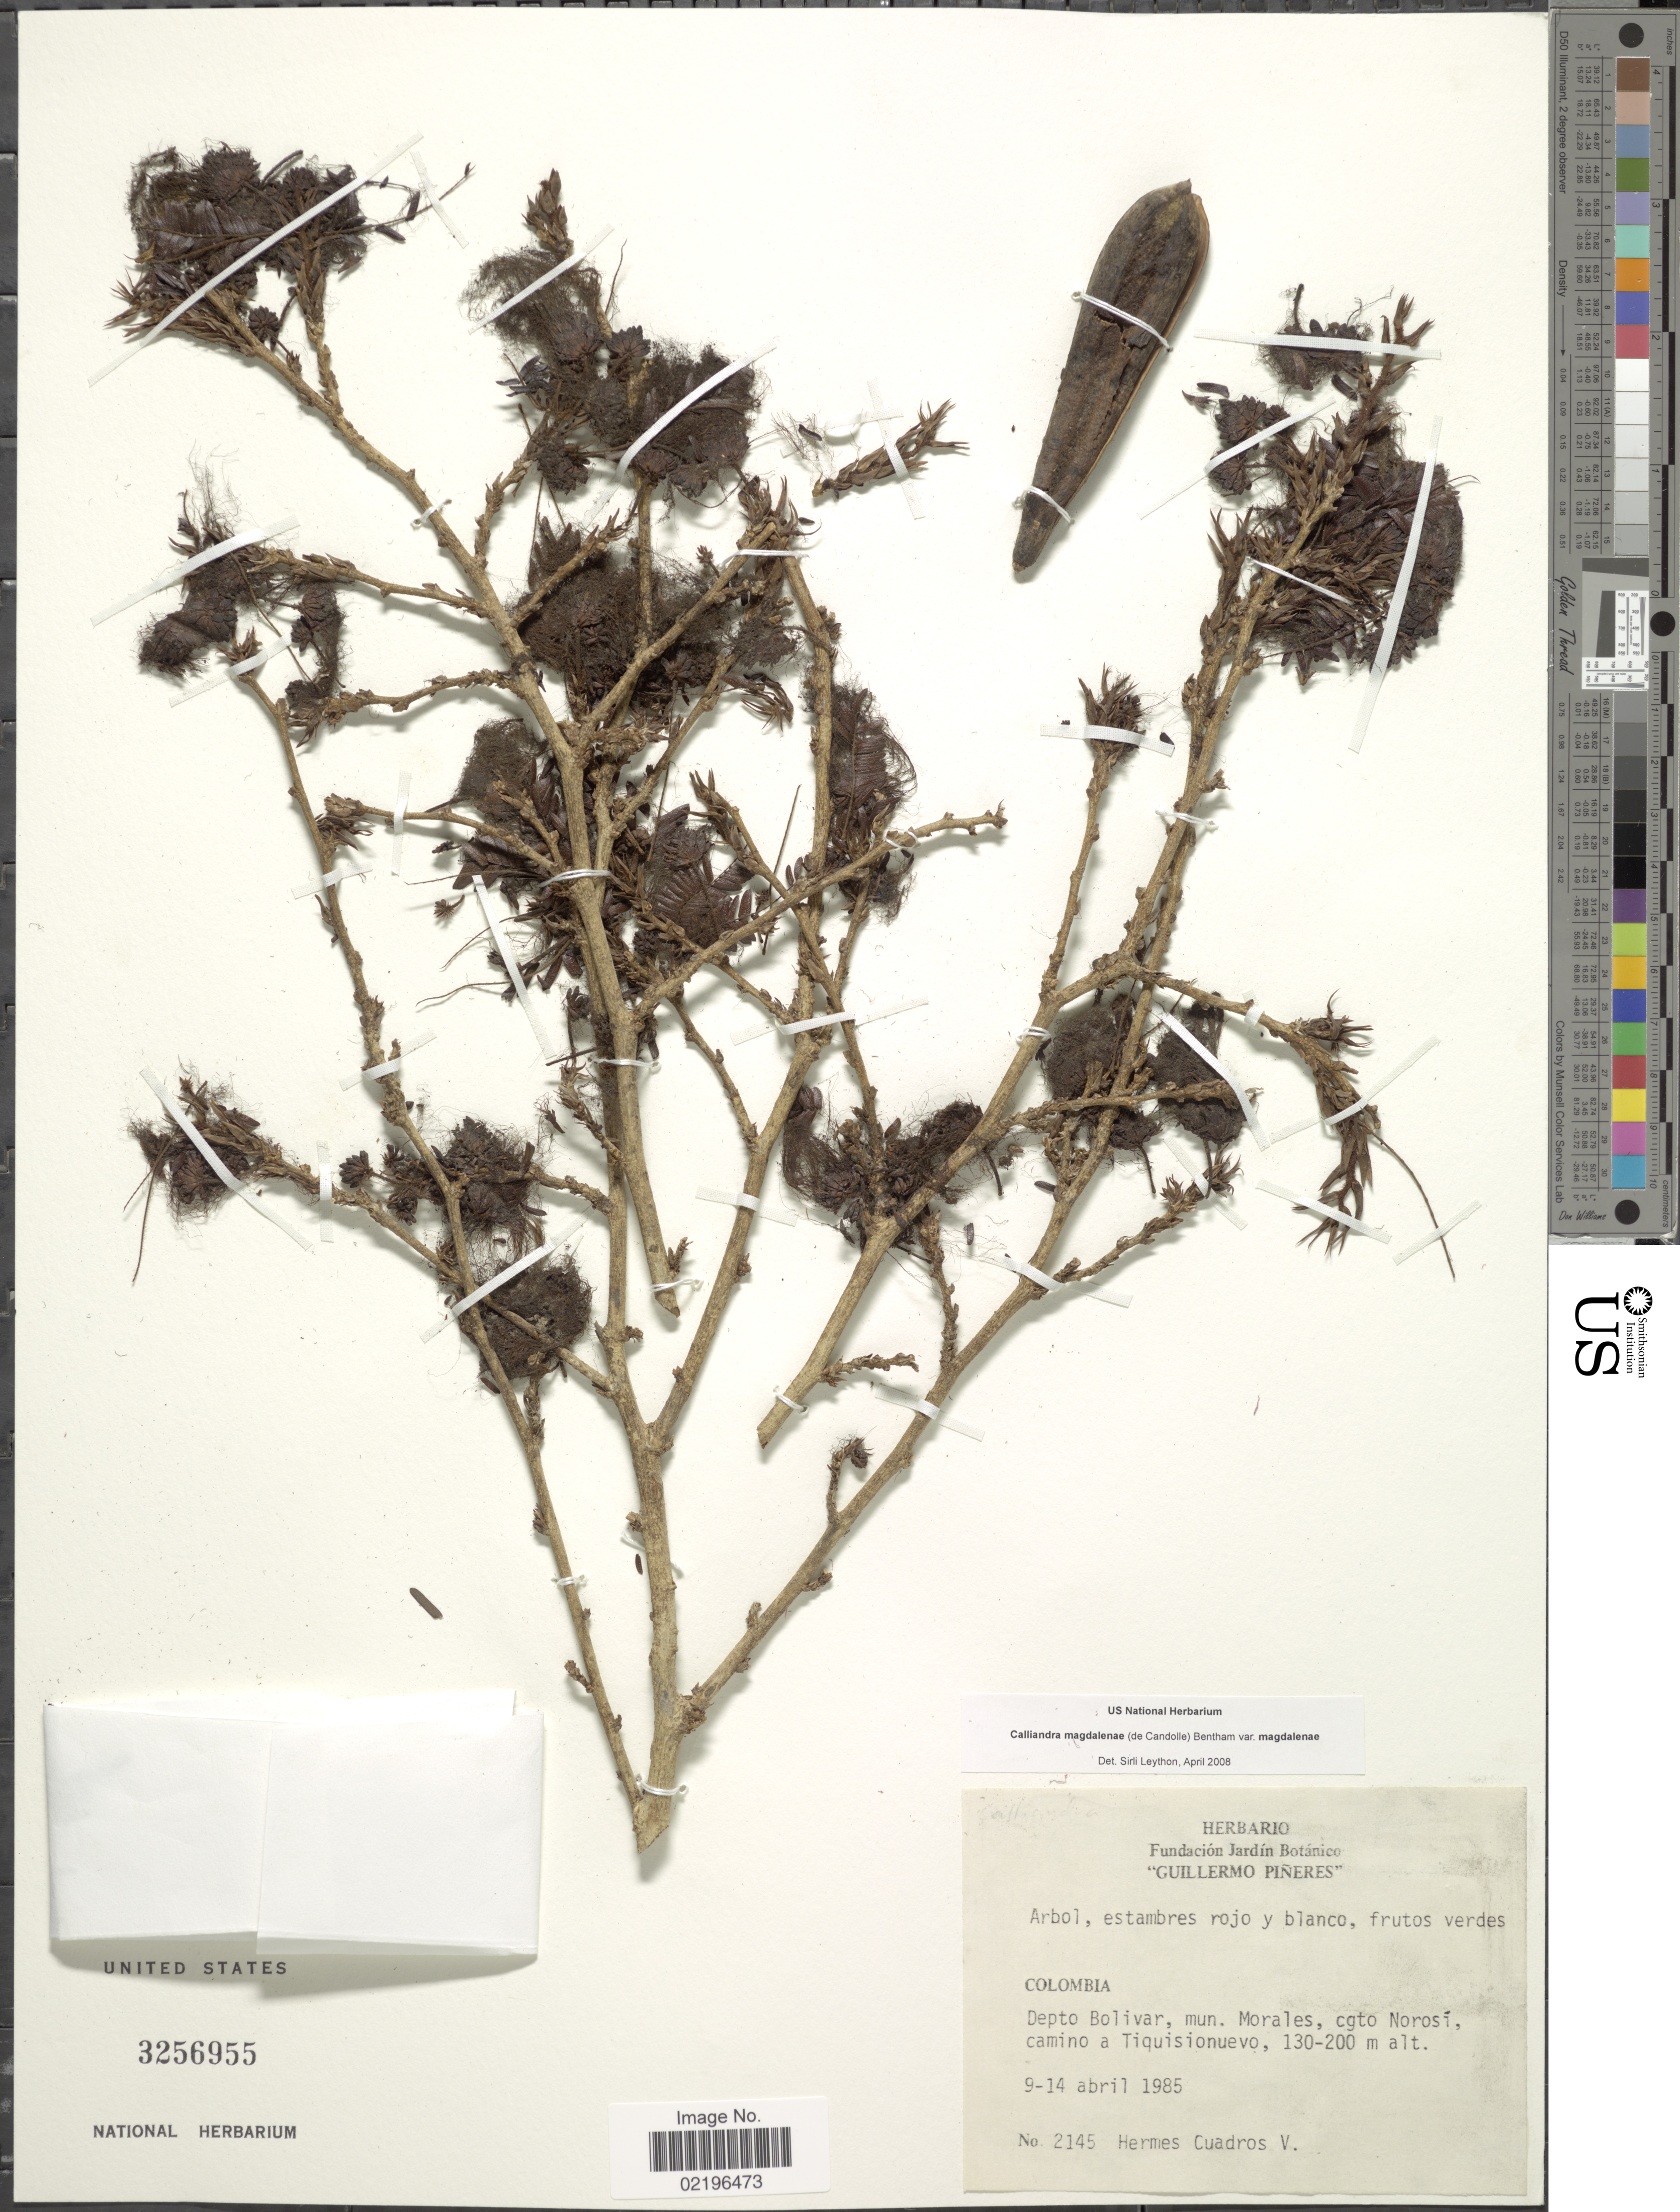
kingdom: Plantae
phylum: Tracheophyta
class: Magnoliopsida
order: Fabales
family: Fabaceae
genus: Calliandra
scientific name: Calliandra magdalenae var. magdalenae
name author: (Bertero ex DC.) Benth.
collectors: H. Cuadros V.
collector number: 2145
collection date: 1985-04-09/1985-04-14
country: Colombia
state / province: Bolívar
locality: Depto. Bolivar, mun. Morales, cgto Norosi, camino a Tiquisionuevo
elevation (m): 130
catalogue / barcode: US 3256955